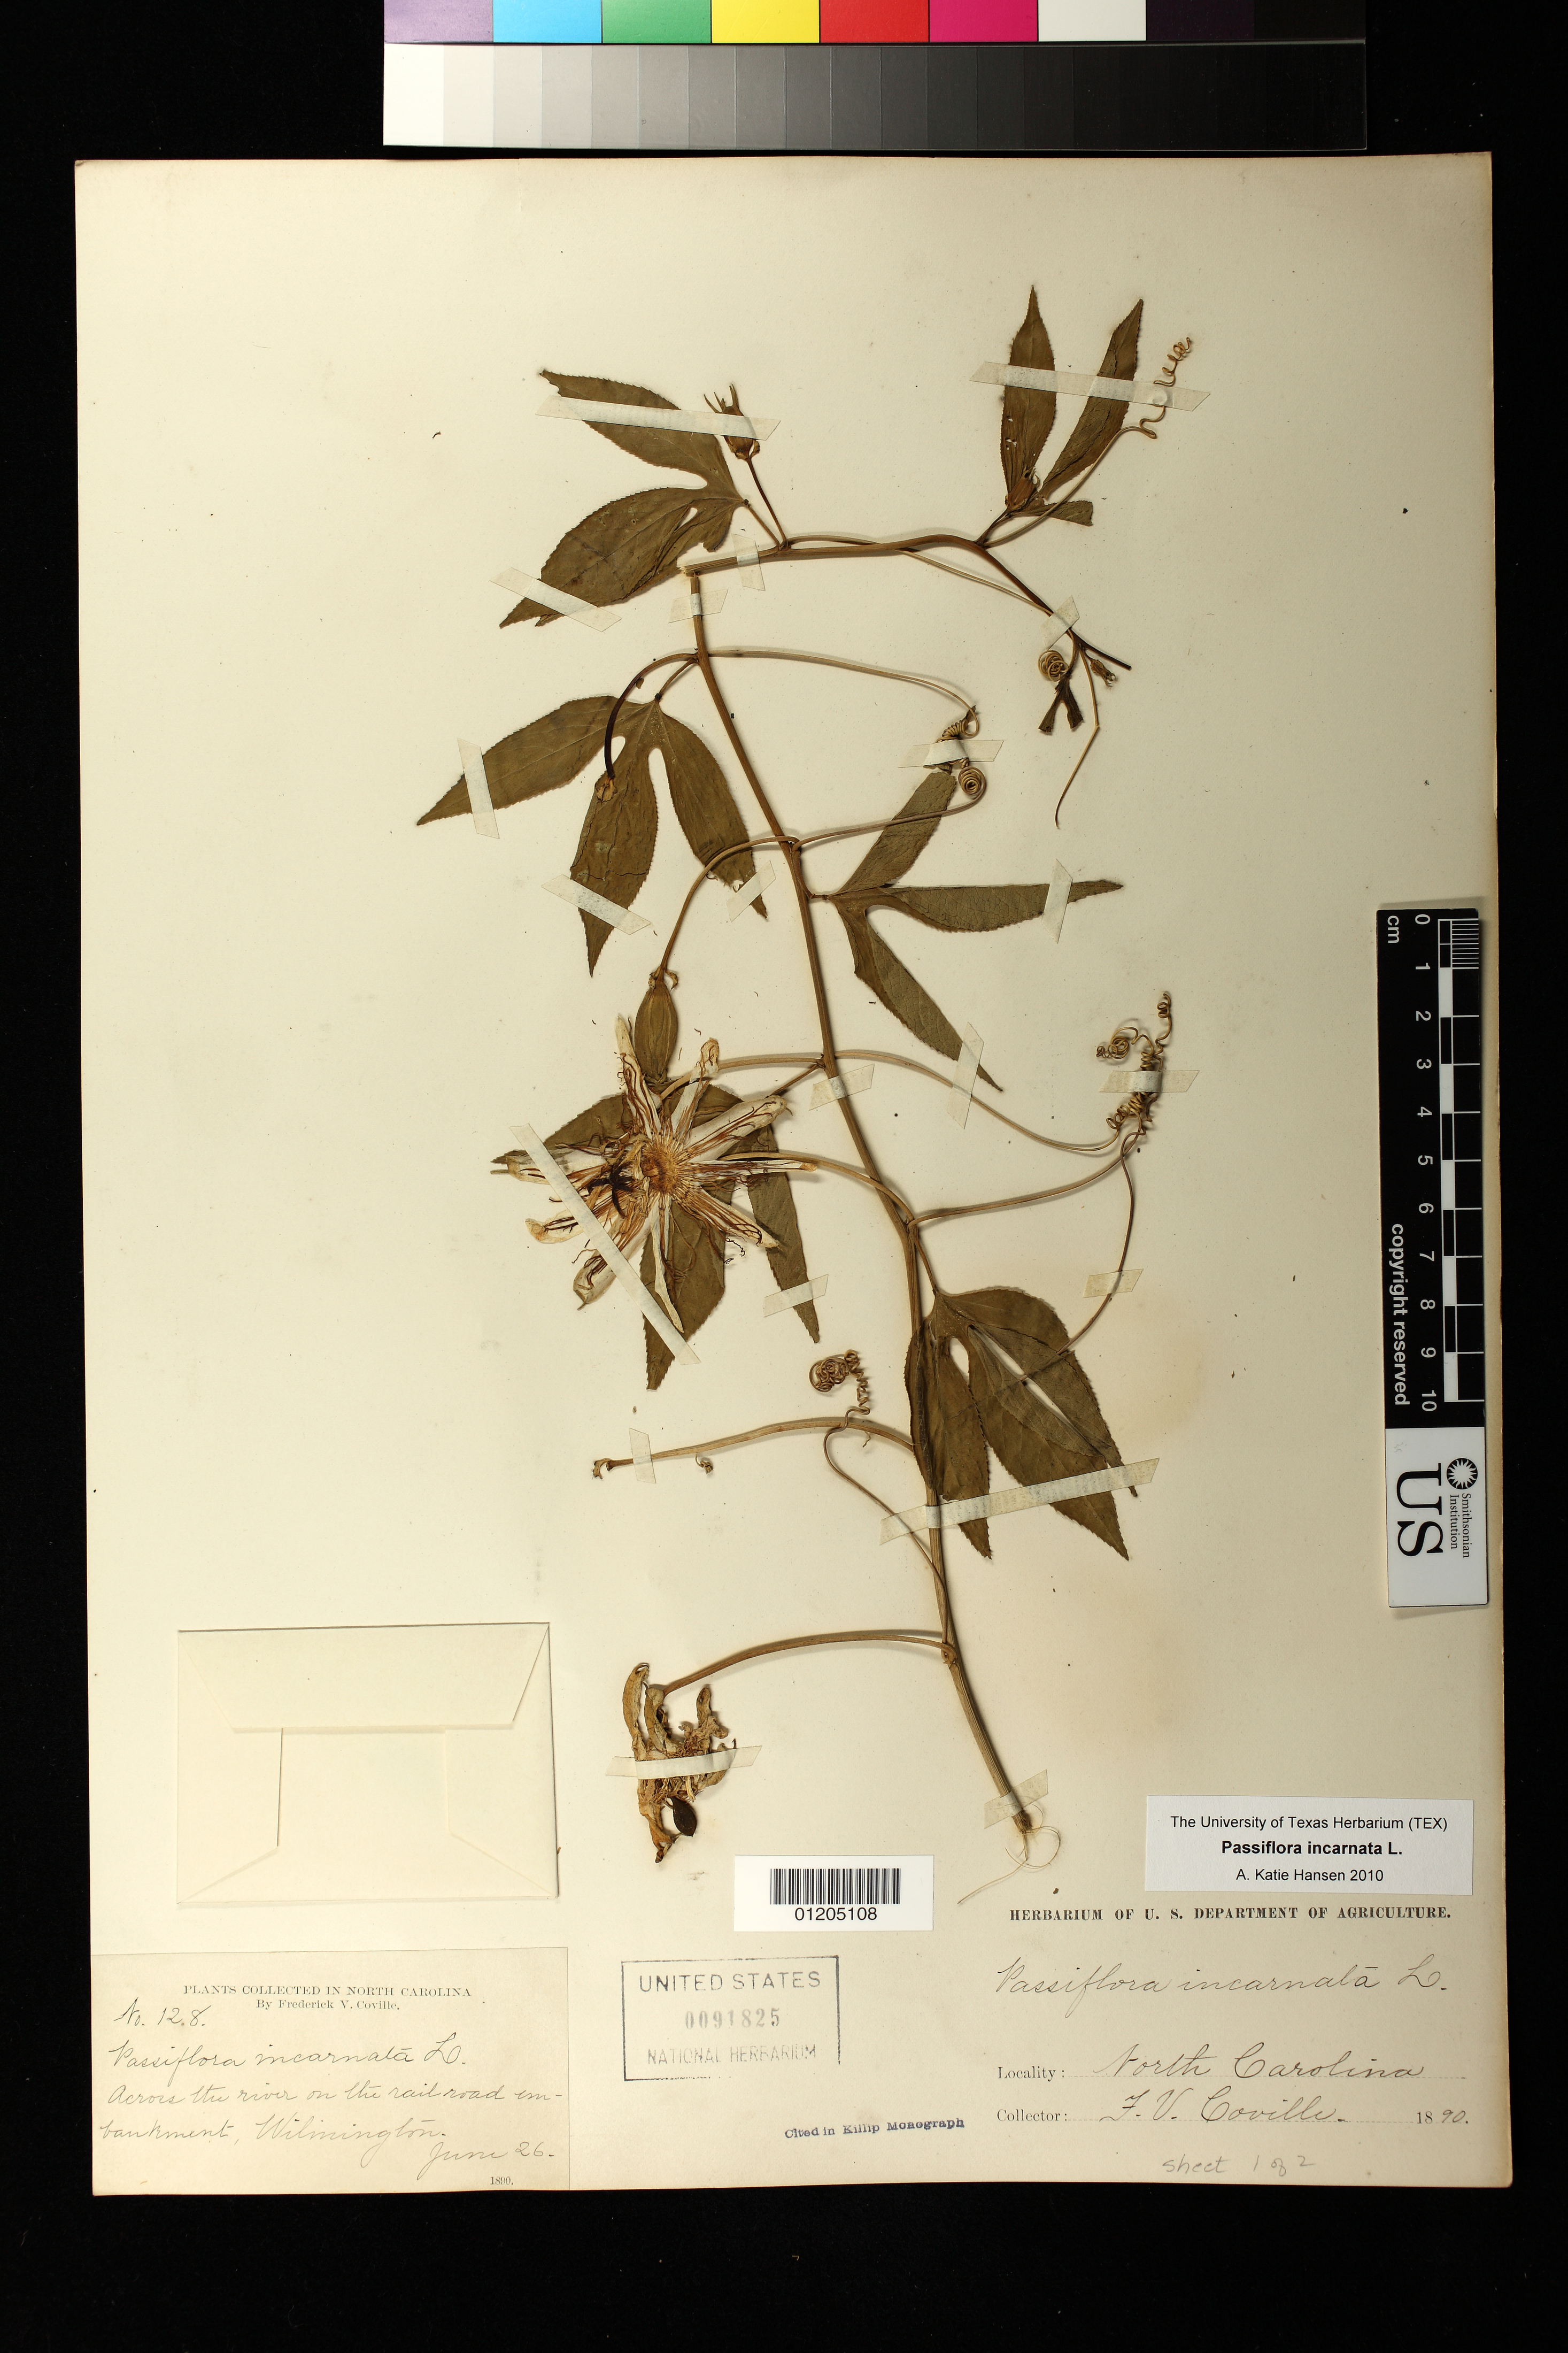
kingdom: Plantae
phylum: Tracheophyta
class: Magnoliopsida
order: Malpighiales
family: Passifloraceae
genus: Passiflora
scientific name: Passiflora incarnata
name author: L.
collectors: F. V. Coville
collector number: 12.8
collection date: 1890-06-26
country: United States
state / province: North Carolina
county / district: New Hanover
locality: Across the river on the railroad embankment,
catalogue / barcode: US 91825